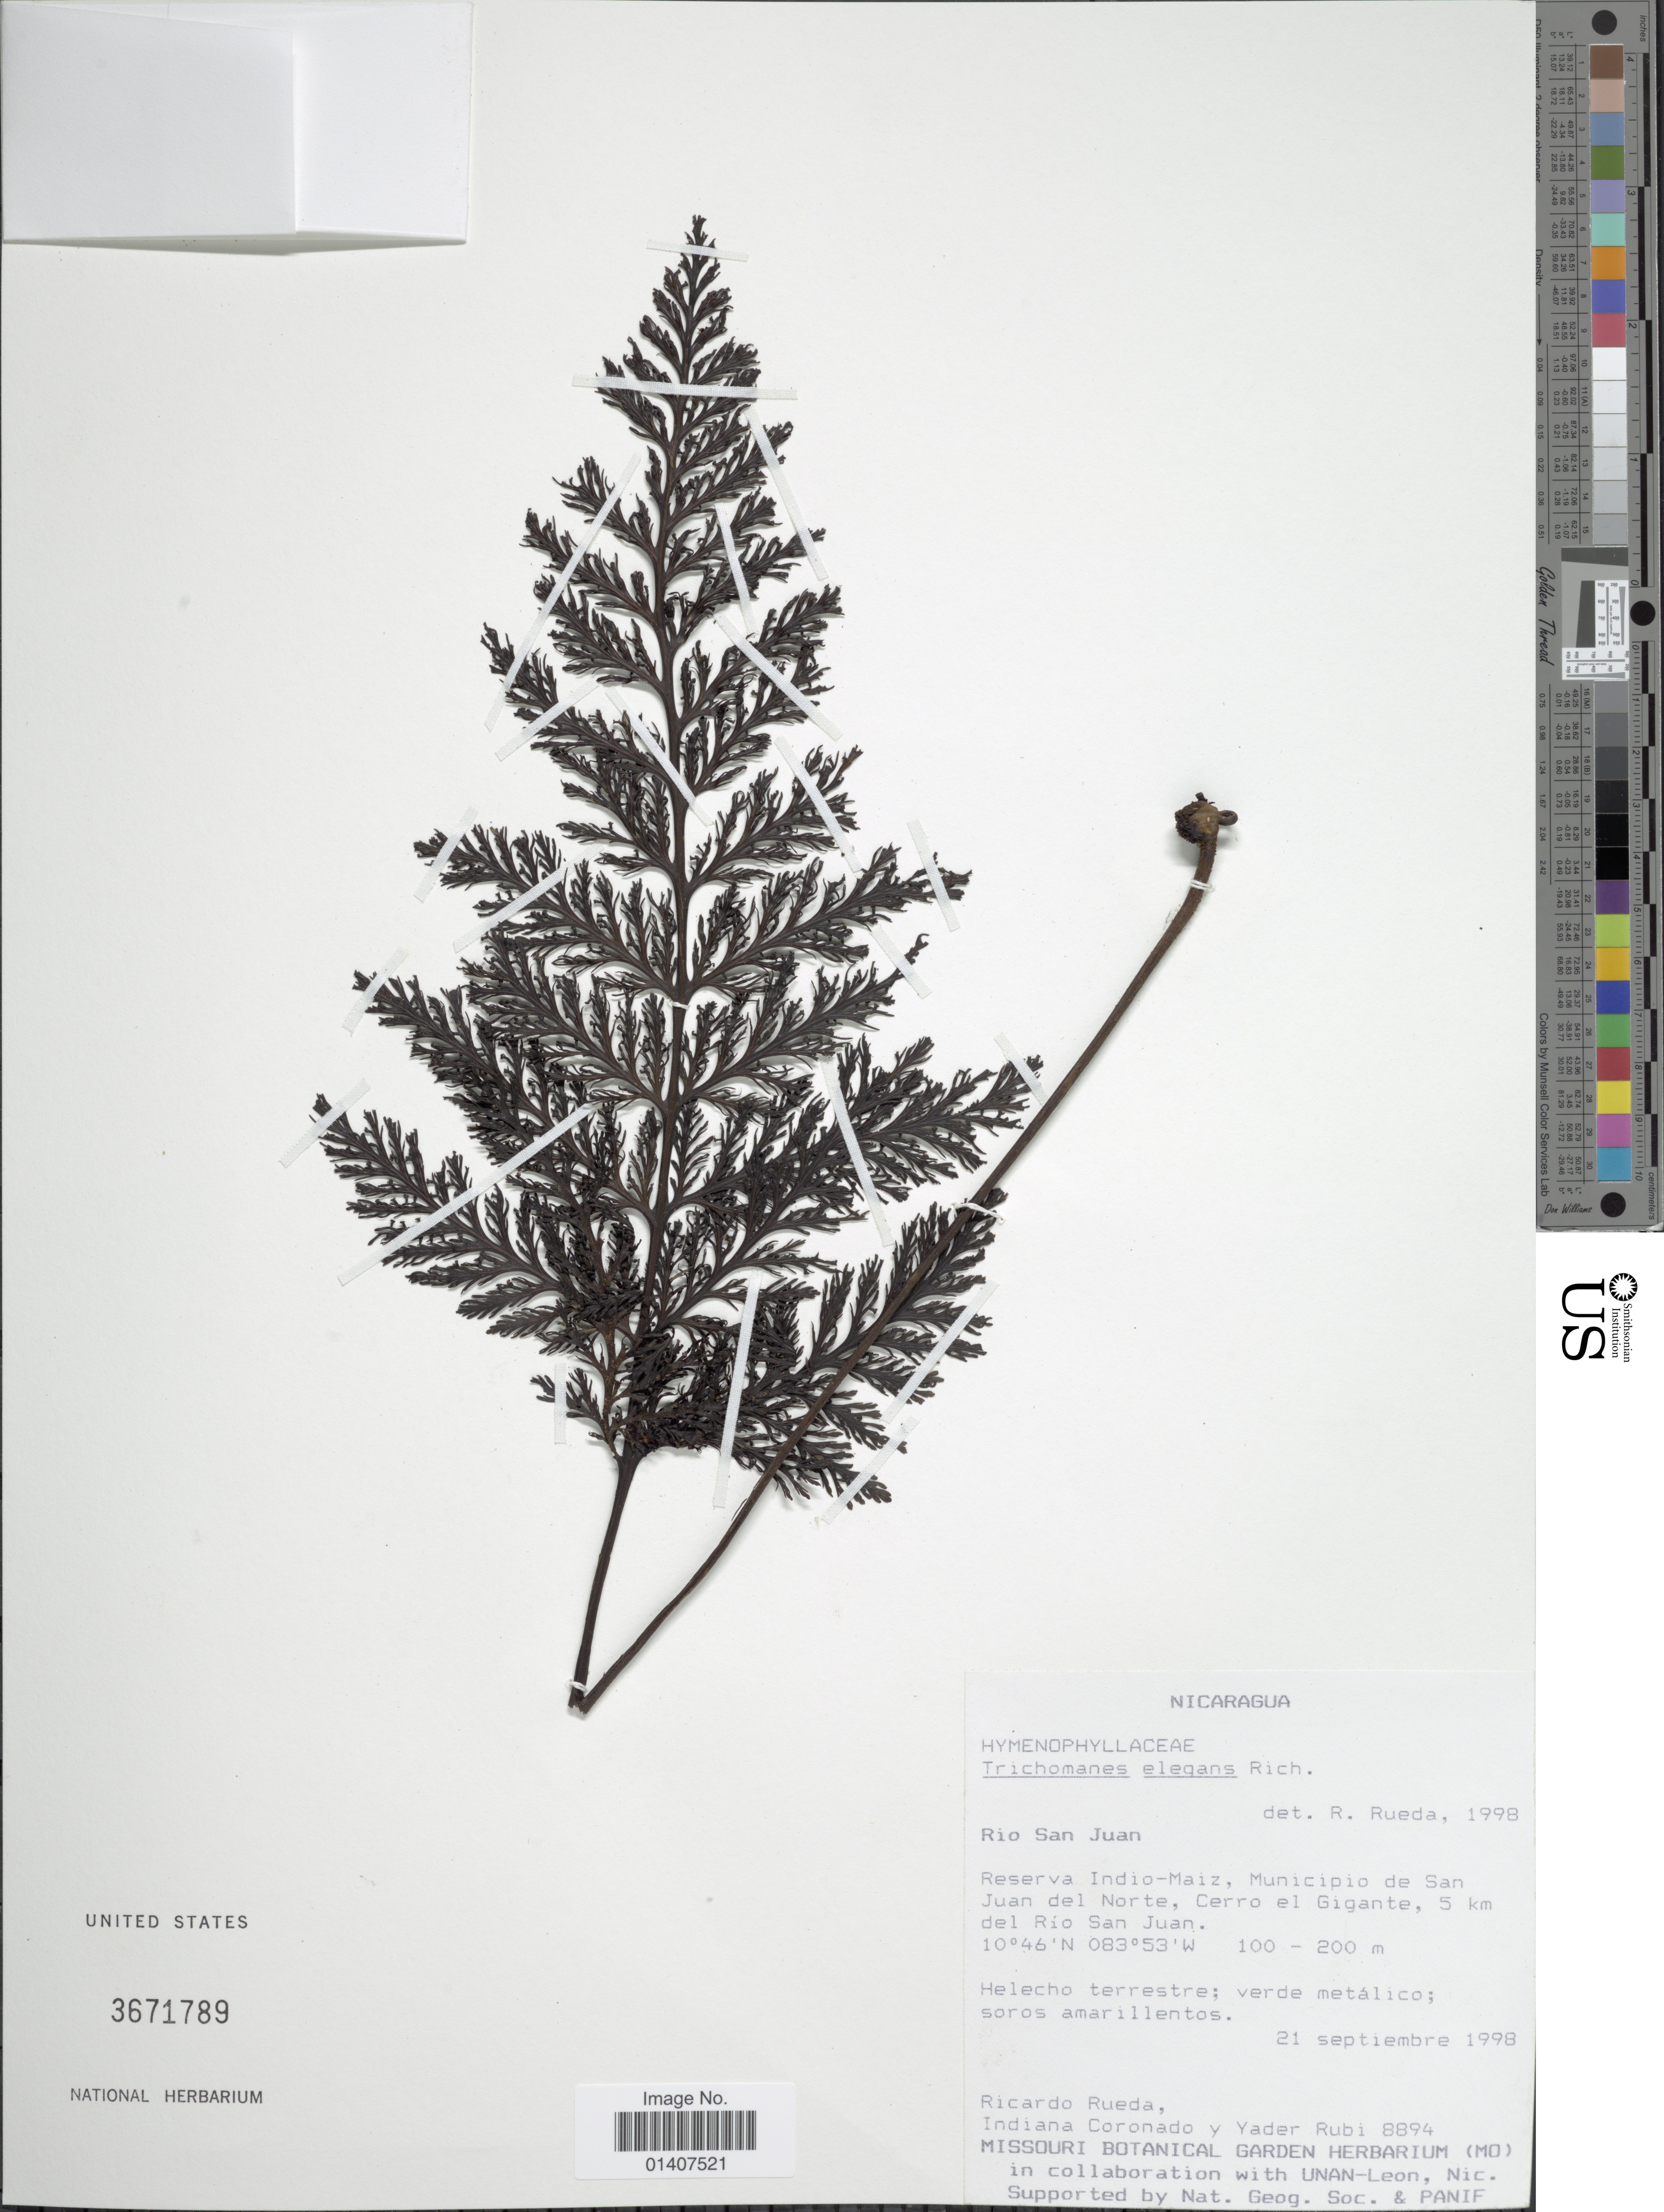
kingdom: Plantae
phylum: Tracheophyta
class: Polypodiopsida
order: Hymenophyllales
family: Hymenophyllaceae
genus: Trichomanes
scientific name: Trichomanes elegans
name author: Rich.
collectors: R. Rueda, I. Coronado & Y. Rubi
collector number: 8894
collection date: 1998-09-21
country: Nicaragua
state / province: Rio San Juan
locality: Rio San Juan, Reserva Indio-Maiz, Municipio de San Juan del Norte, Cerro el Gigante, 5km del Rio San Juan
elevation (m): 100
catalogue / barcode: US 3671789